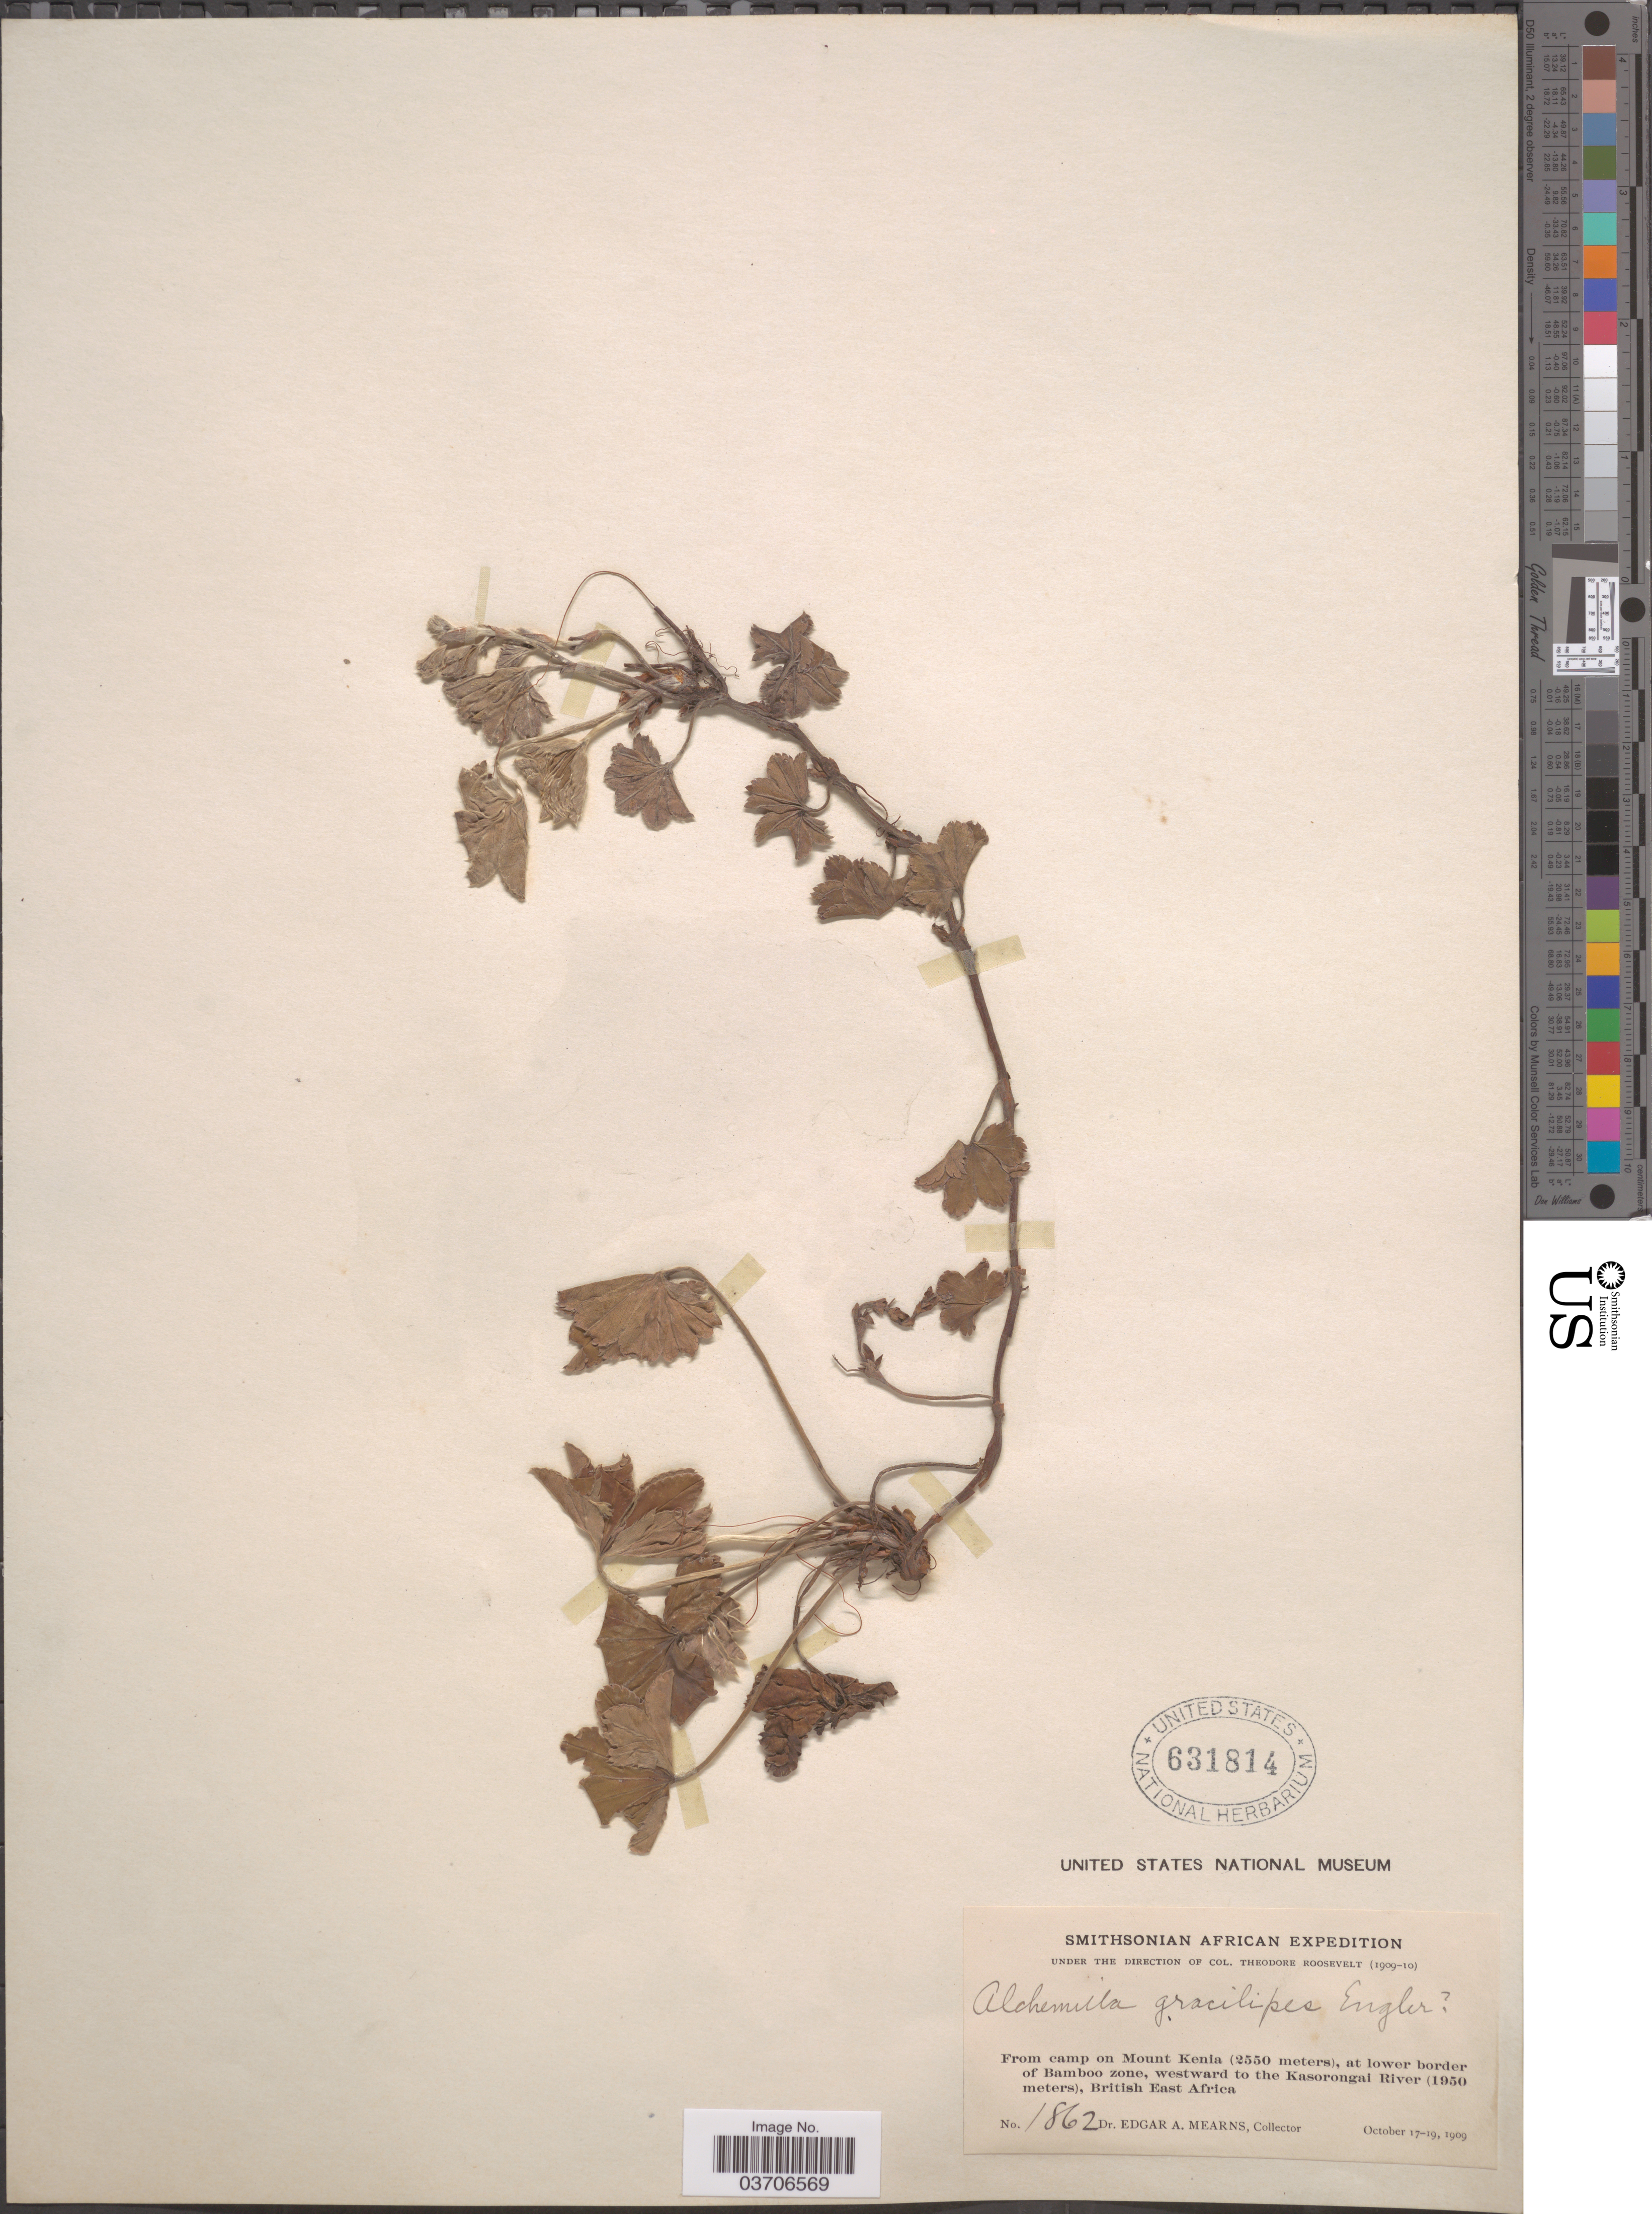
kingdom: Plantae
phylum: Tracheophyta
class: Magnoliopsida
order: Rosales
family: Rosaceae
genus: Alchemilla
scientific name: Alchemilla gracilipes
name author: (Engl.) Engl.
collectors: E. A. Mearns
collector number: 1862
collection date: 1909-10-17/1909-10-19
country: Kenya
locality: From camp on Mount Kenia, at lower border of Bamboo zone, westward to the Kasorongai River, British East Africa.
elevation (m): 1950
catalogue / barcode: US 631814